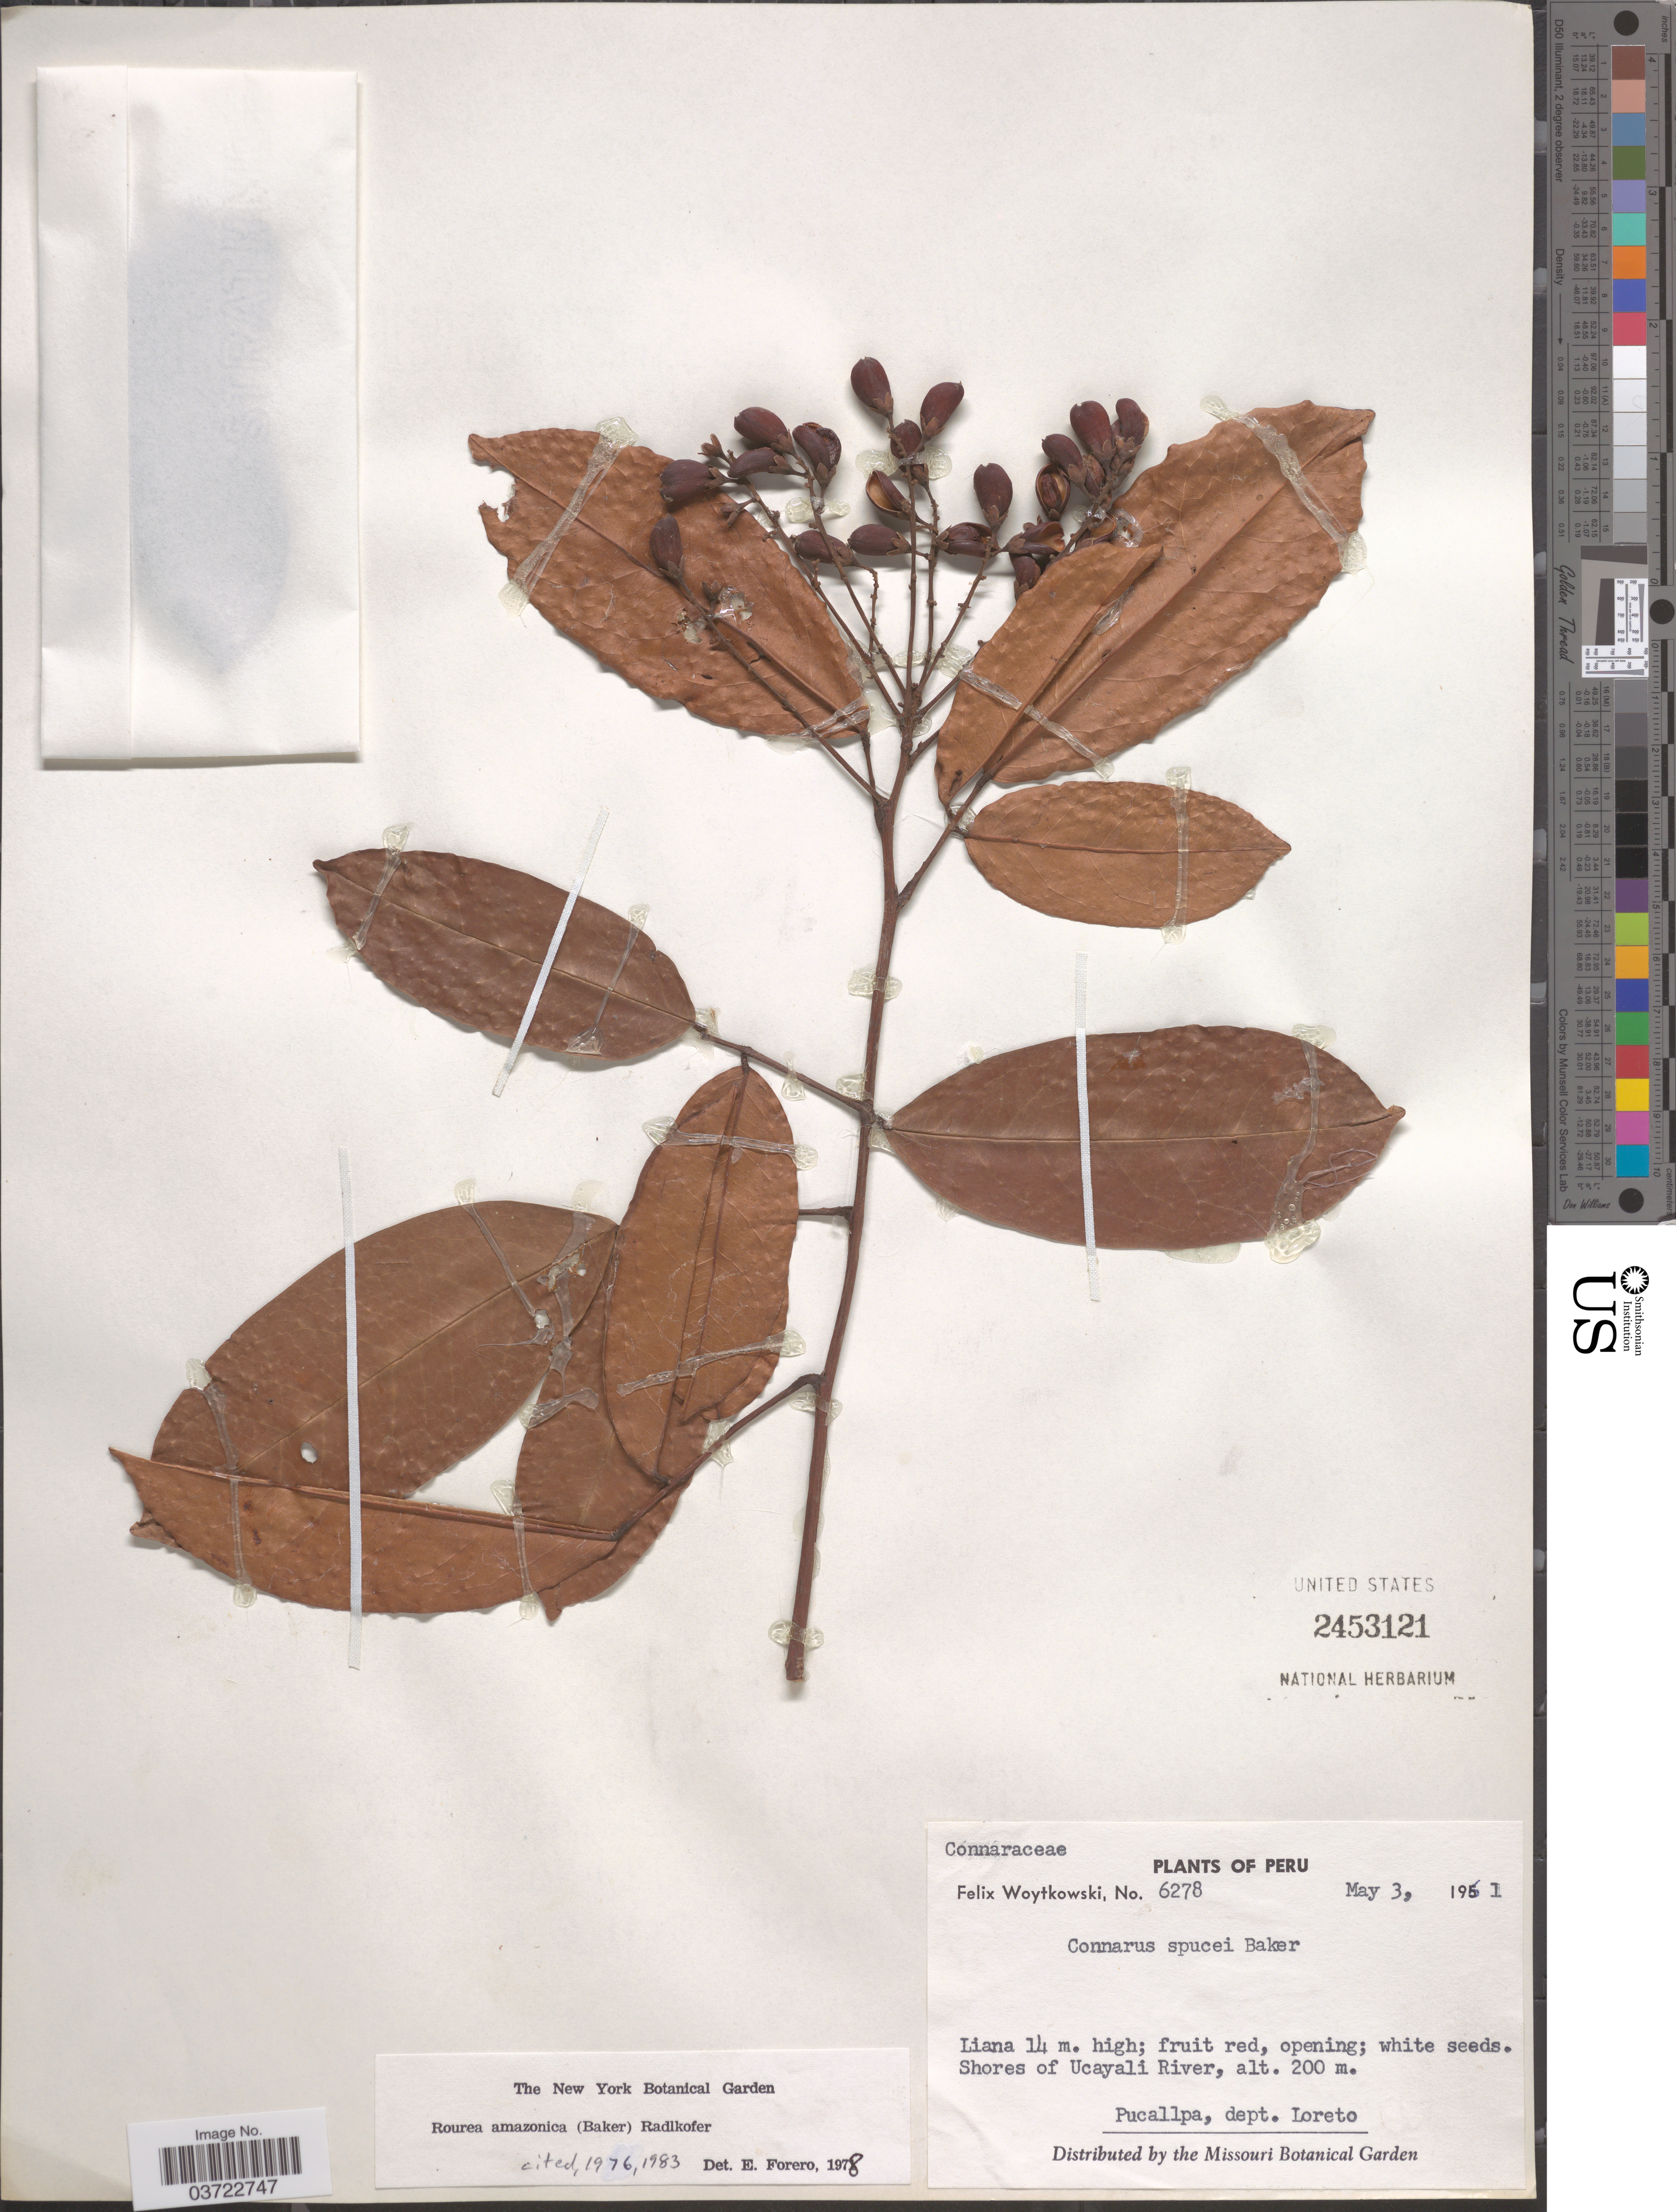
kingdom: Plantae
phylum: Tracheophyta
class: Magnoliopsida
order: Oxalidales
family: Connaraceae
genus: Rourea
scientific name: Rourea amazonica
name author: (Baker) Radlk.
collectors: F. Woytkowski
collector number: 6278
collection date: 1951-05-03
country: Peru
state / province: Loreto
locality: Shores of Ucayali River, Pucallpa, dept. Loreto.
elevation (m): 200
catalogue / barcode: US 2453121